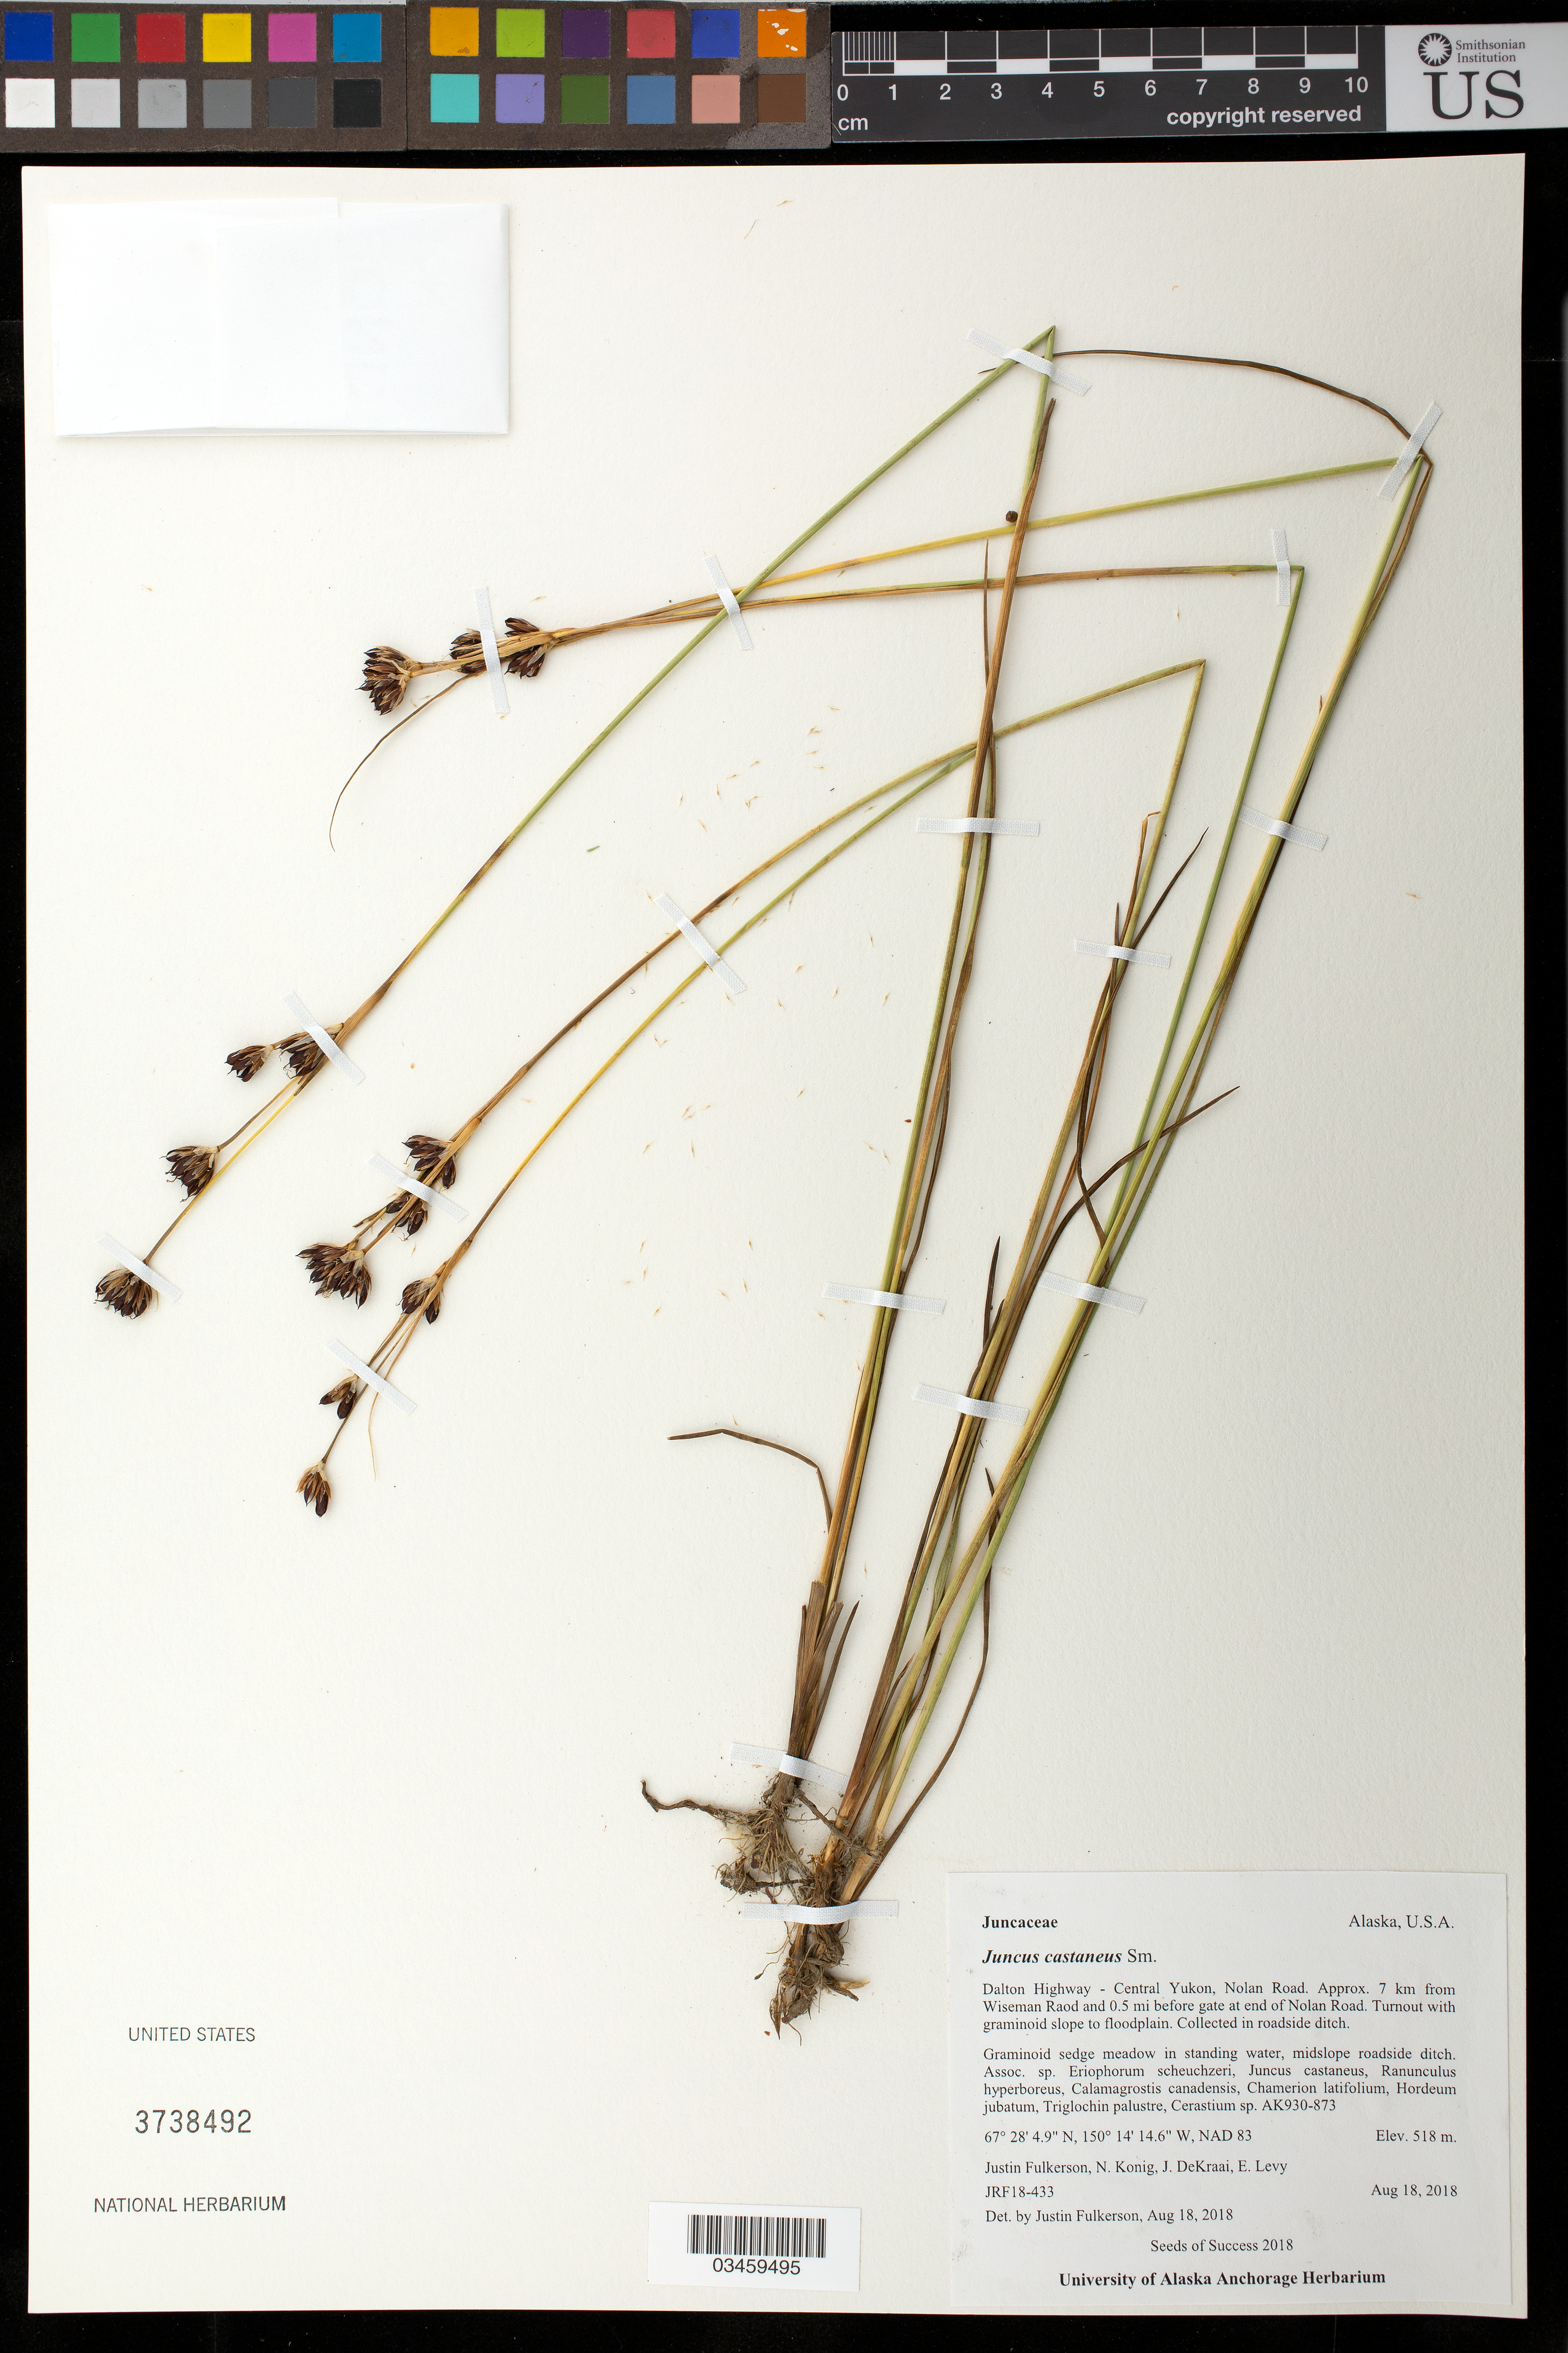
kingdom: Plantae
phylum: Tracheophyta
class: Liliopsida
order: Poales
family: Juncaceae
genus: Juncus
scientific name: Juncus castaneus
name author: Sm.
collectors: J. Fulkerson, N. Konig, E. Levy & J. Dekraai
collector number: JRF18-433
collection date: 2018-08-18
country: United States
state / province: Alaska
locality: Dalton Hwy-Central Yukon, Nolan Road, 7 km from Wiseman Road and 0.5 mi before gate at end of Nolan road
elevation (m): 518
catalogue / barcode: US 3738492